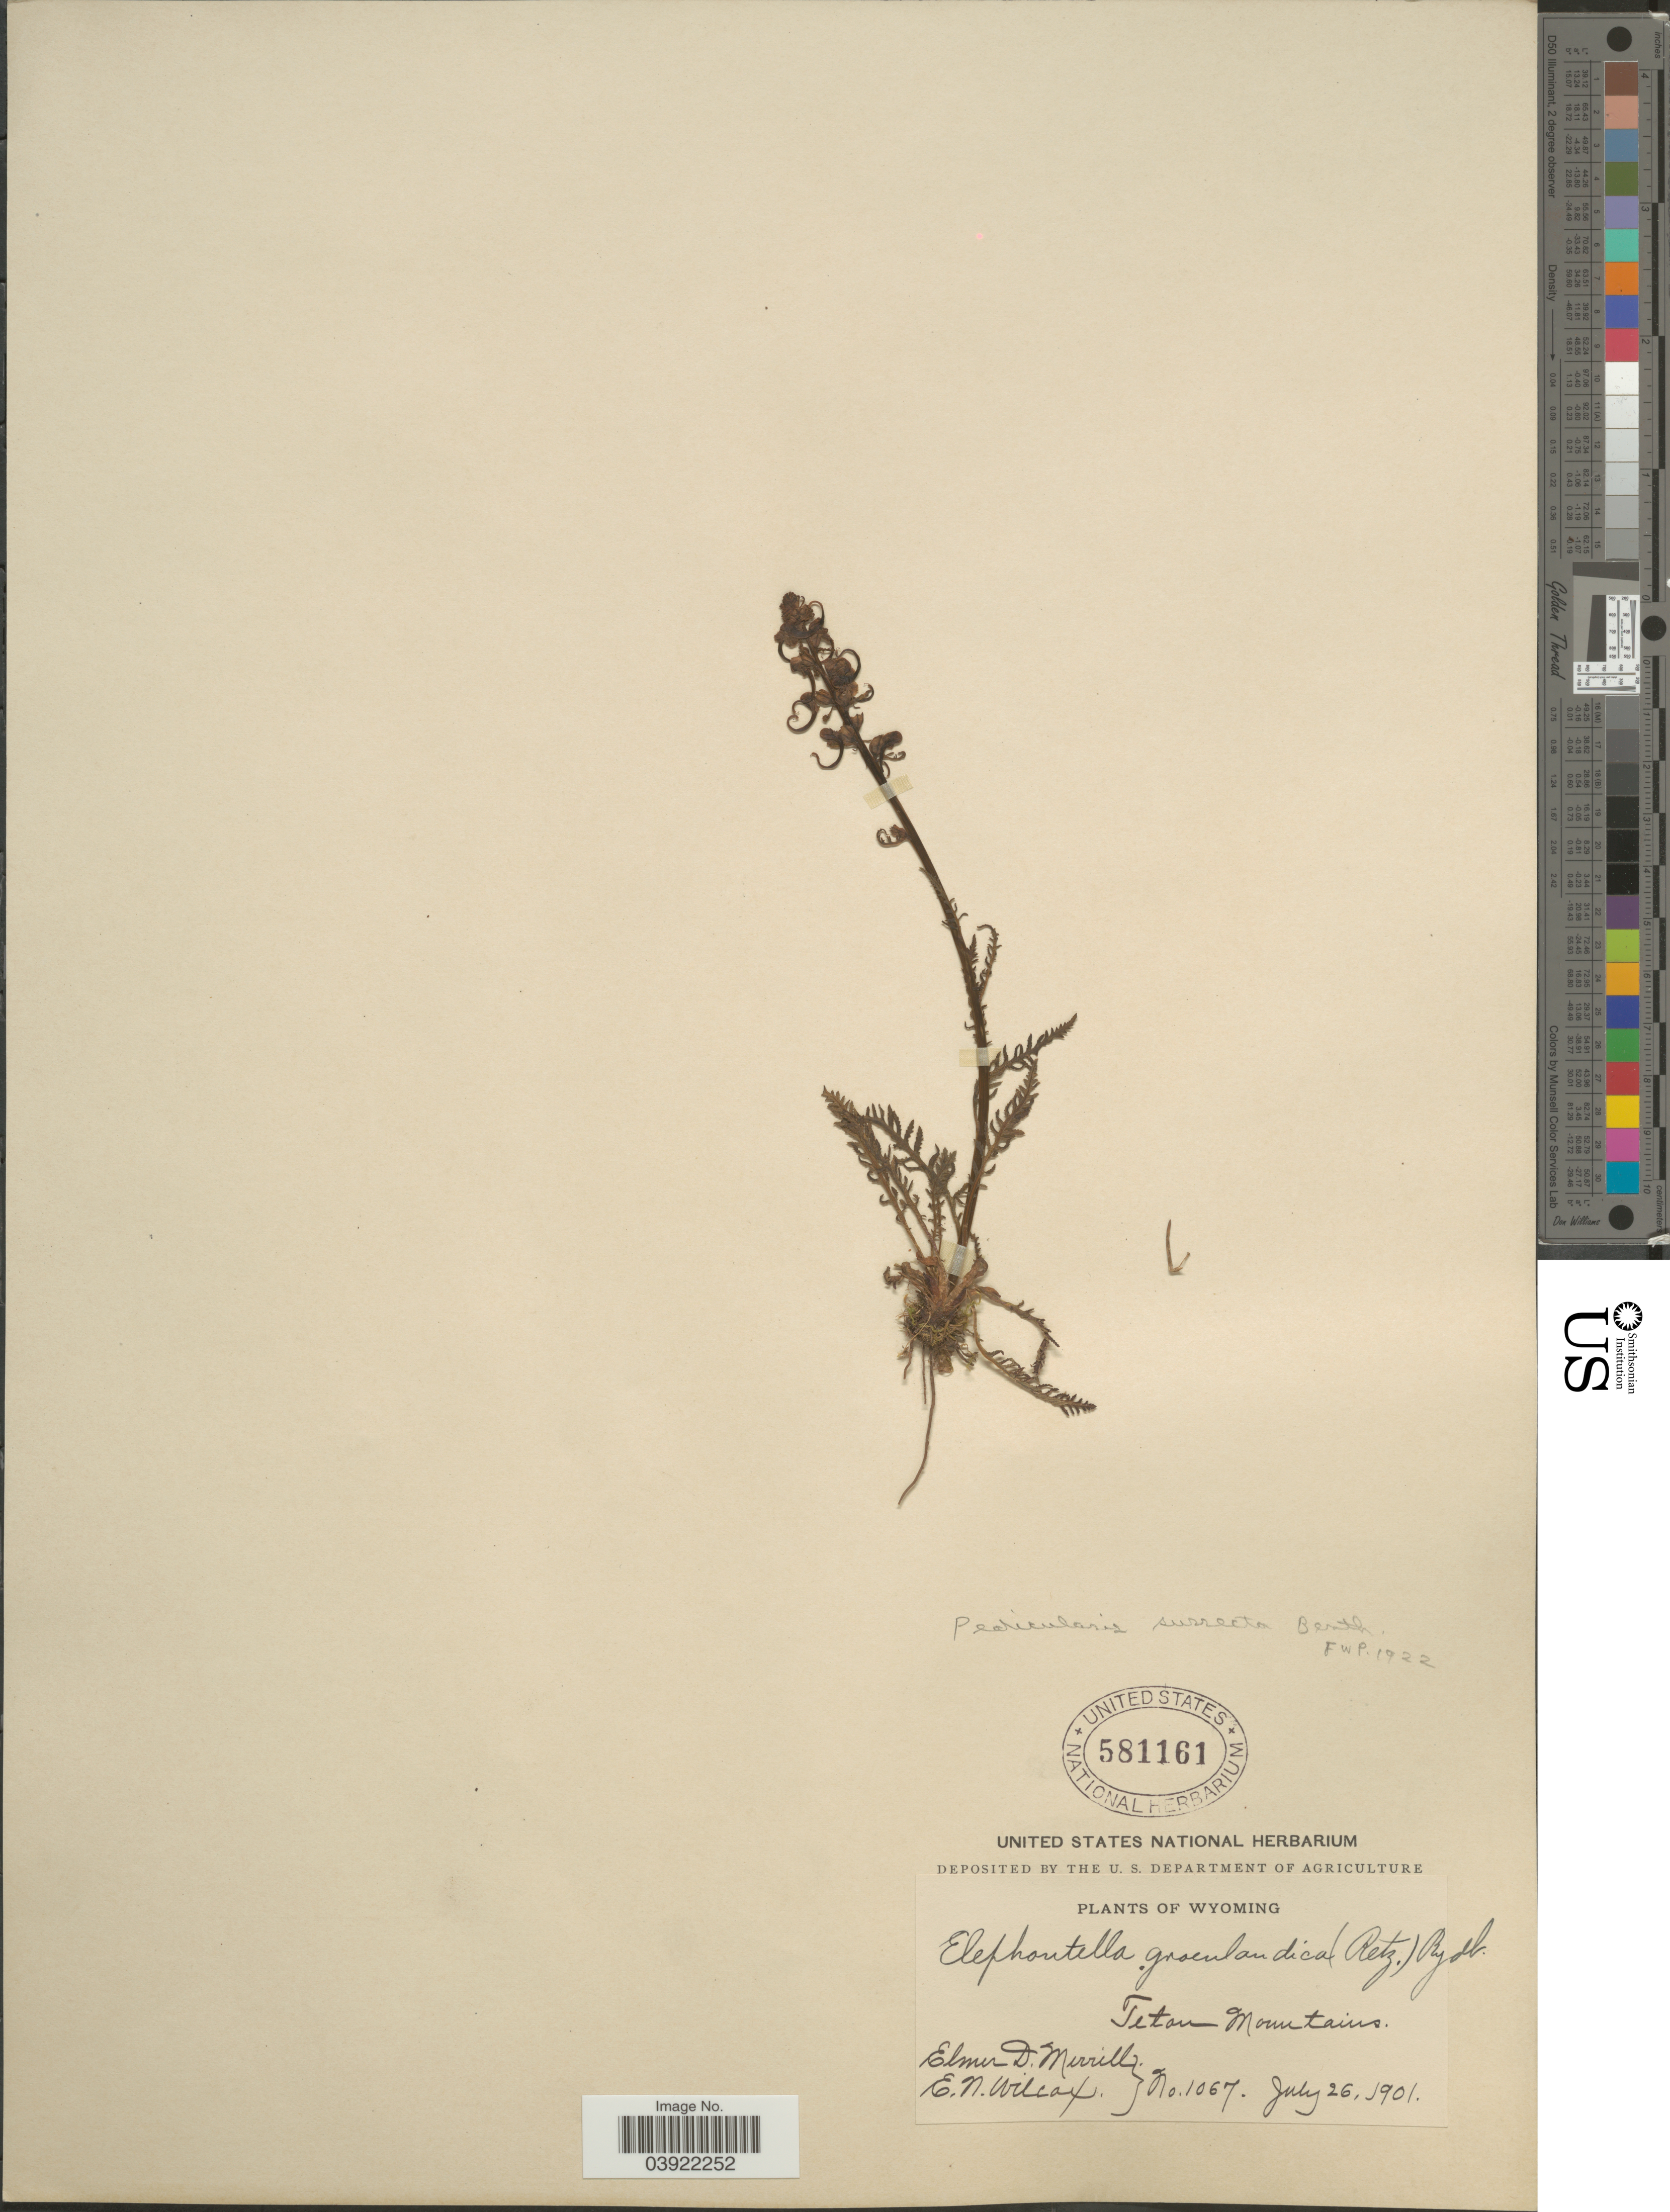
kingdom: Plantae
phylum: Tracheophyta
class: Magnoliopsida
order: Lamiales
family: Orobanchaceae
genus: Pedicularis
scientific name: Pedicularis groenlandica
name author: Retz.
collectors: E. D. Merrill & E. Wilcox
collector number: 1067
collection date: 1901-07-26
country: United States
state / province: Wyoming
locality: Teton Mountains.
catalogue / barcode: US 581161